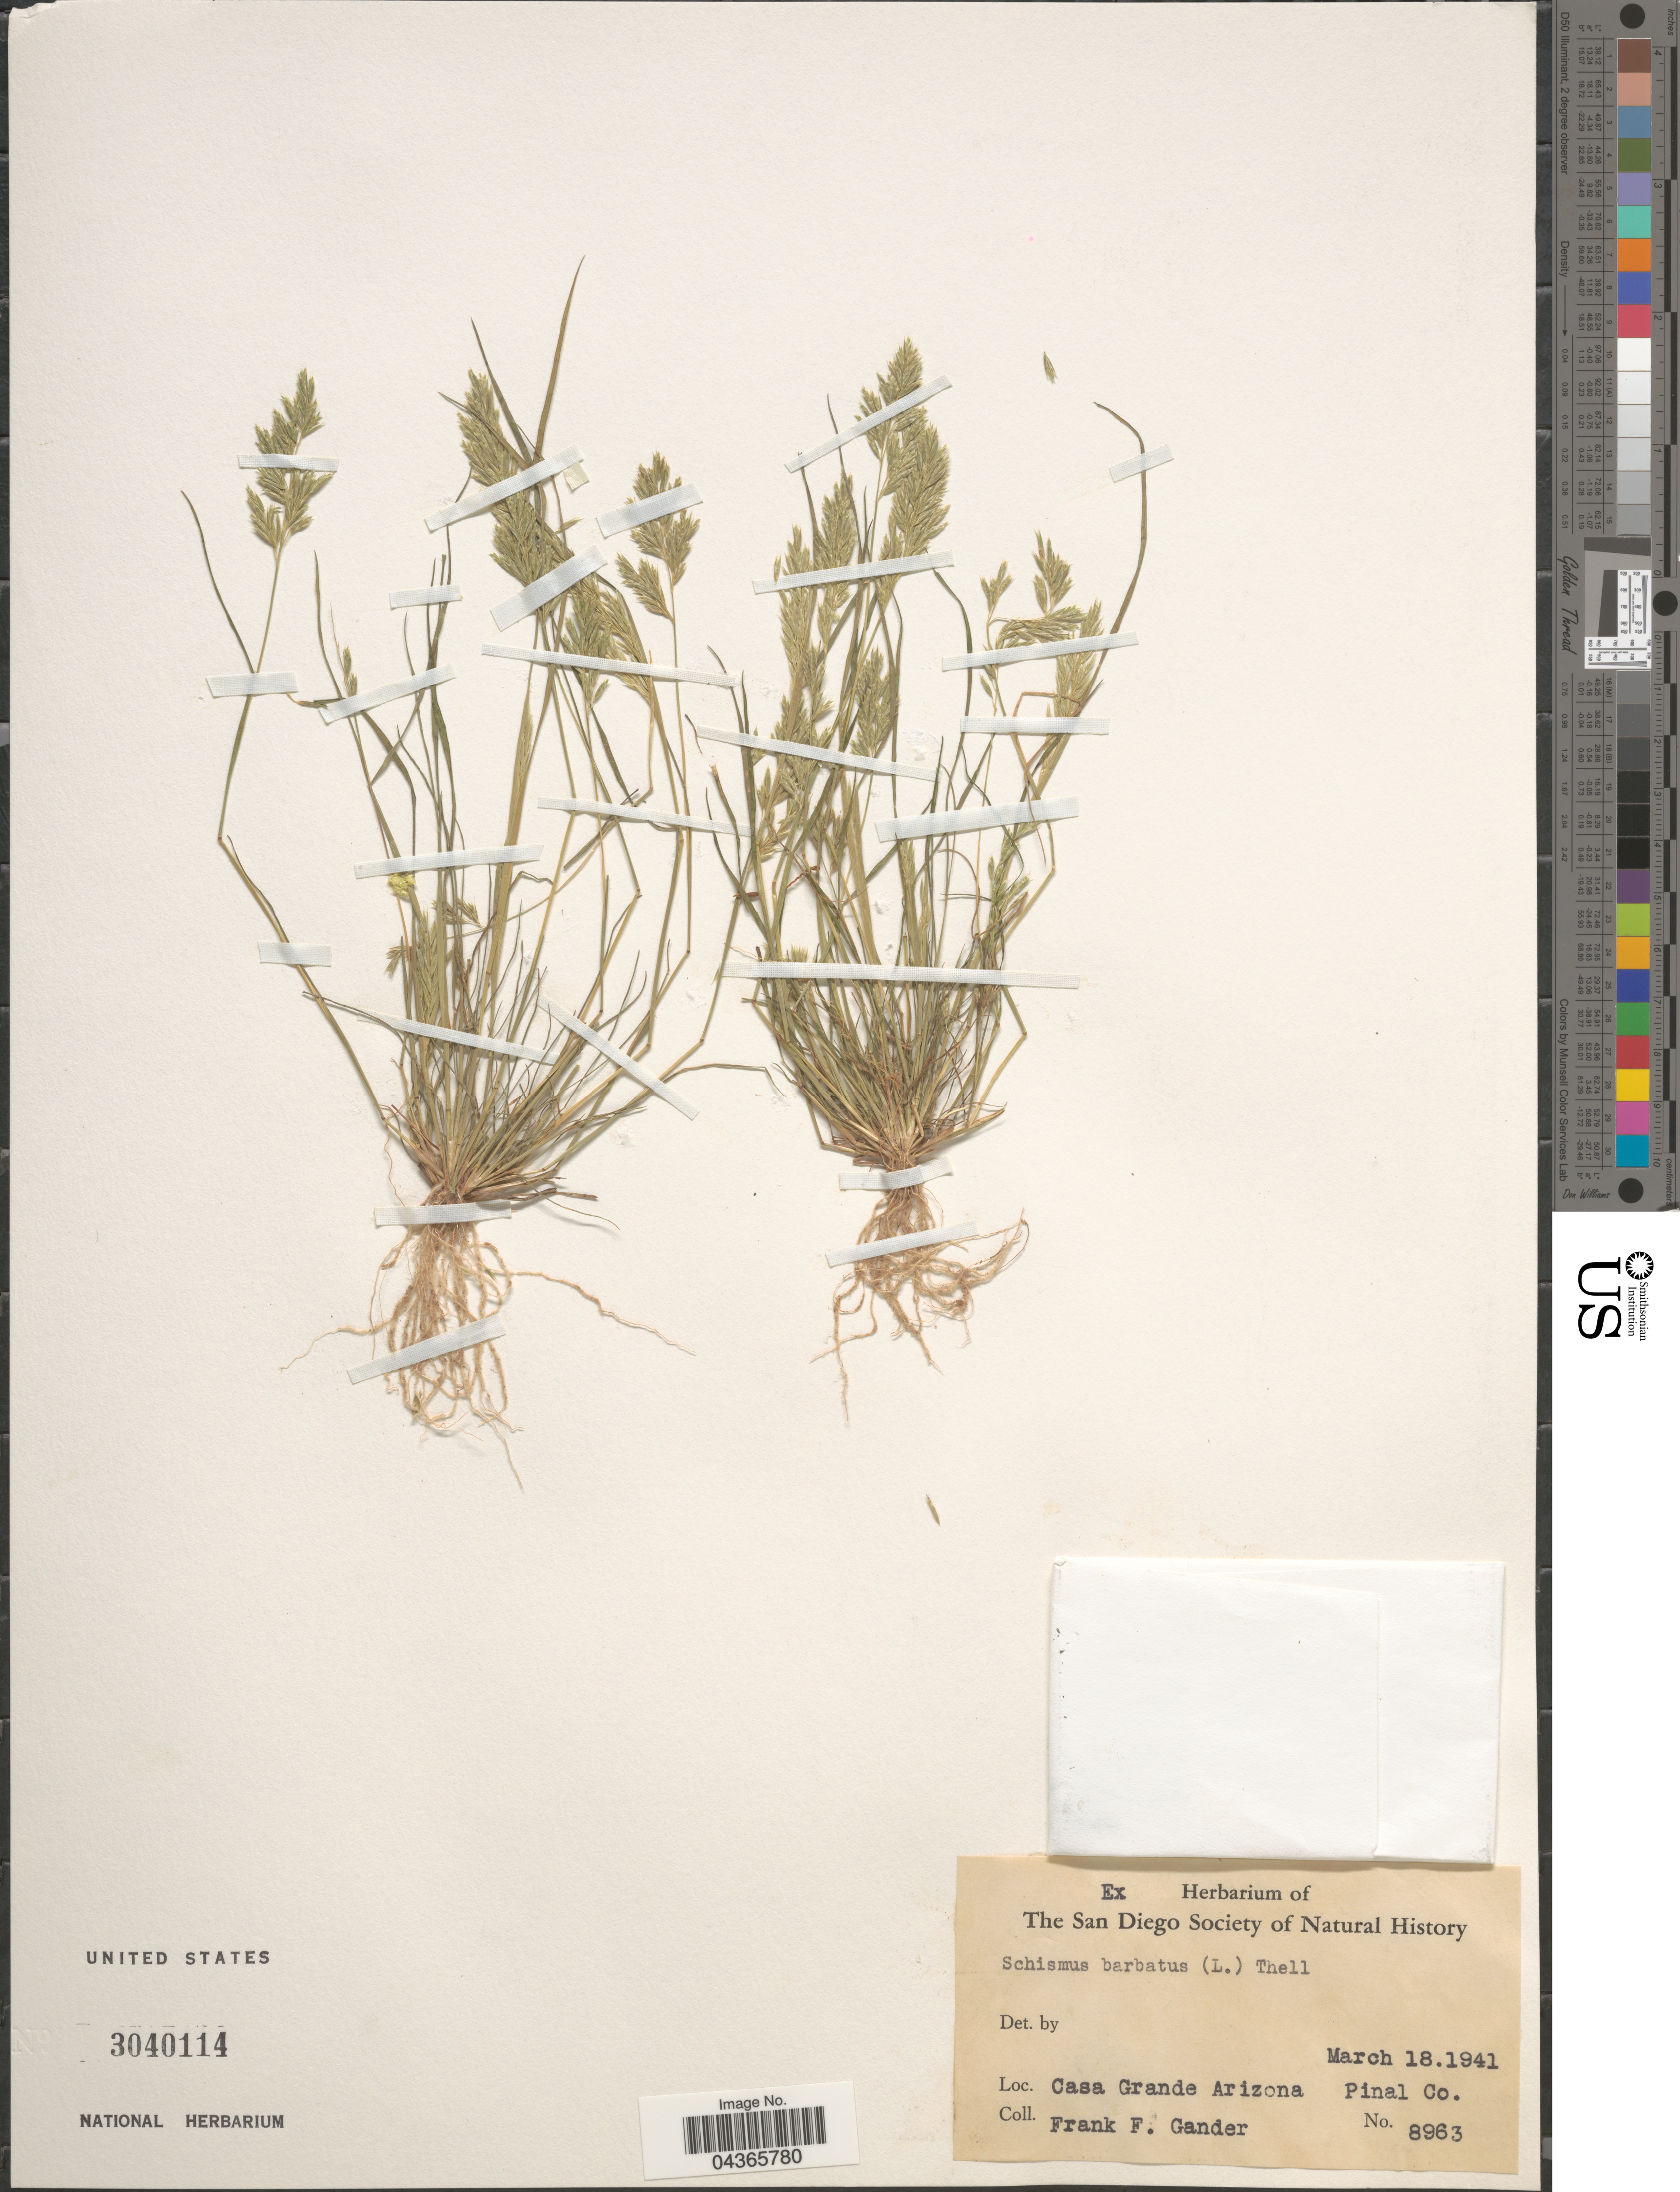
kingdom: Plantae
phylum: Tracheophyta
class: Liliopsida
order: Poales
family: Poaceae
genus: Schismus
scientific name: Schismus barbatus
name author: (L.) Thell.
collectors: F. Gander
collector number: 8963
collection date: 1941-03-18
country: United States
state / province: Arizona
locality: Casa Grande. Pinal Co.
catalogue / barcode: US 3040114